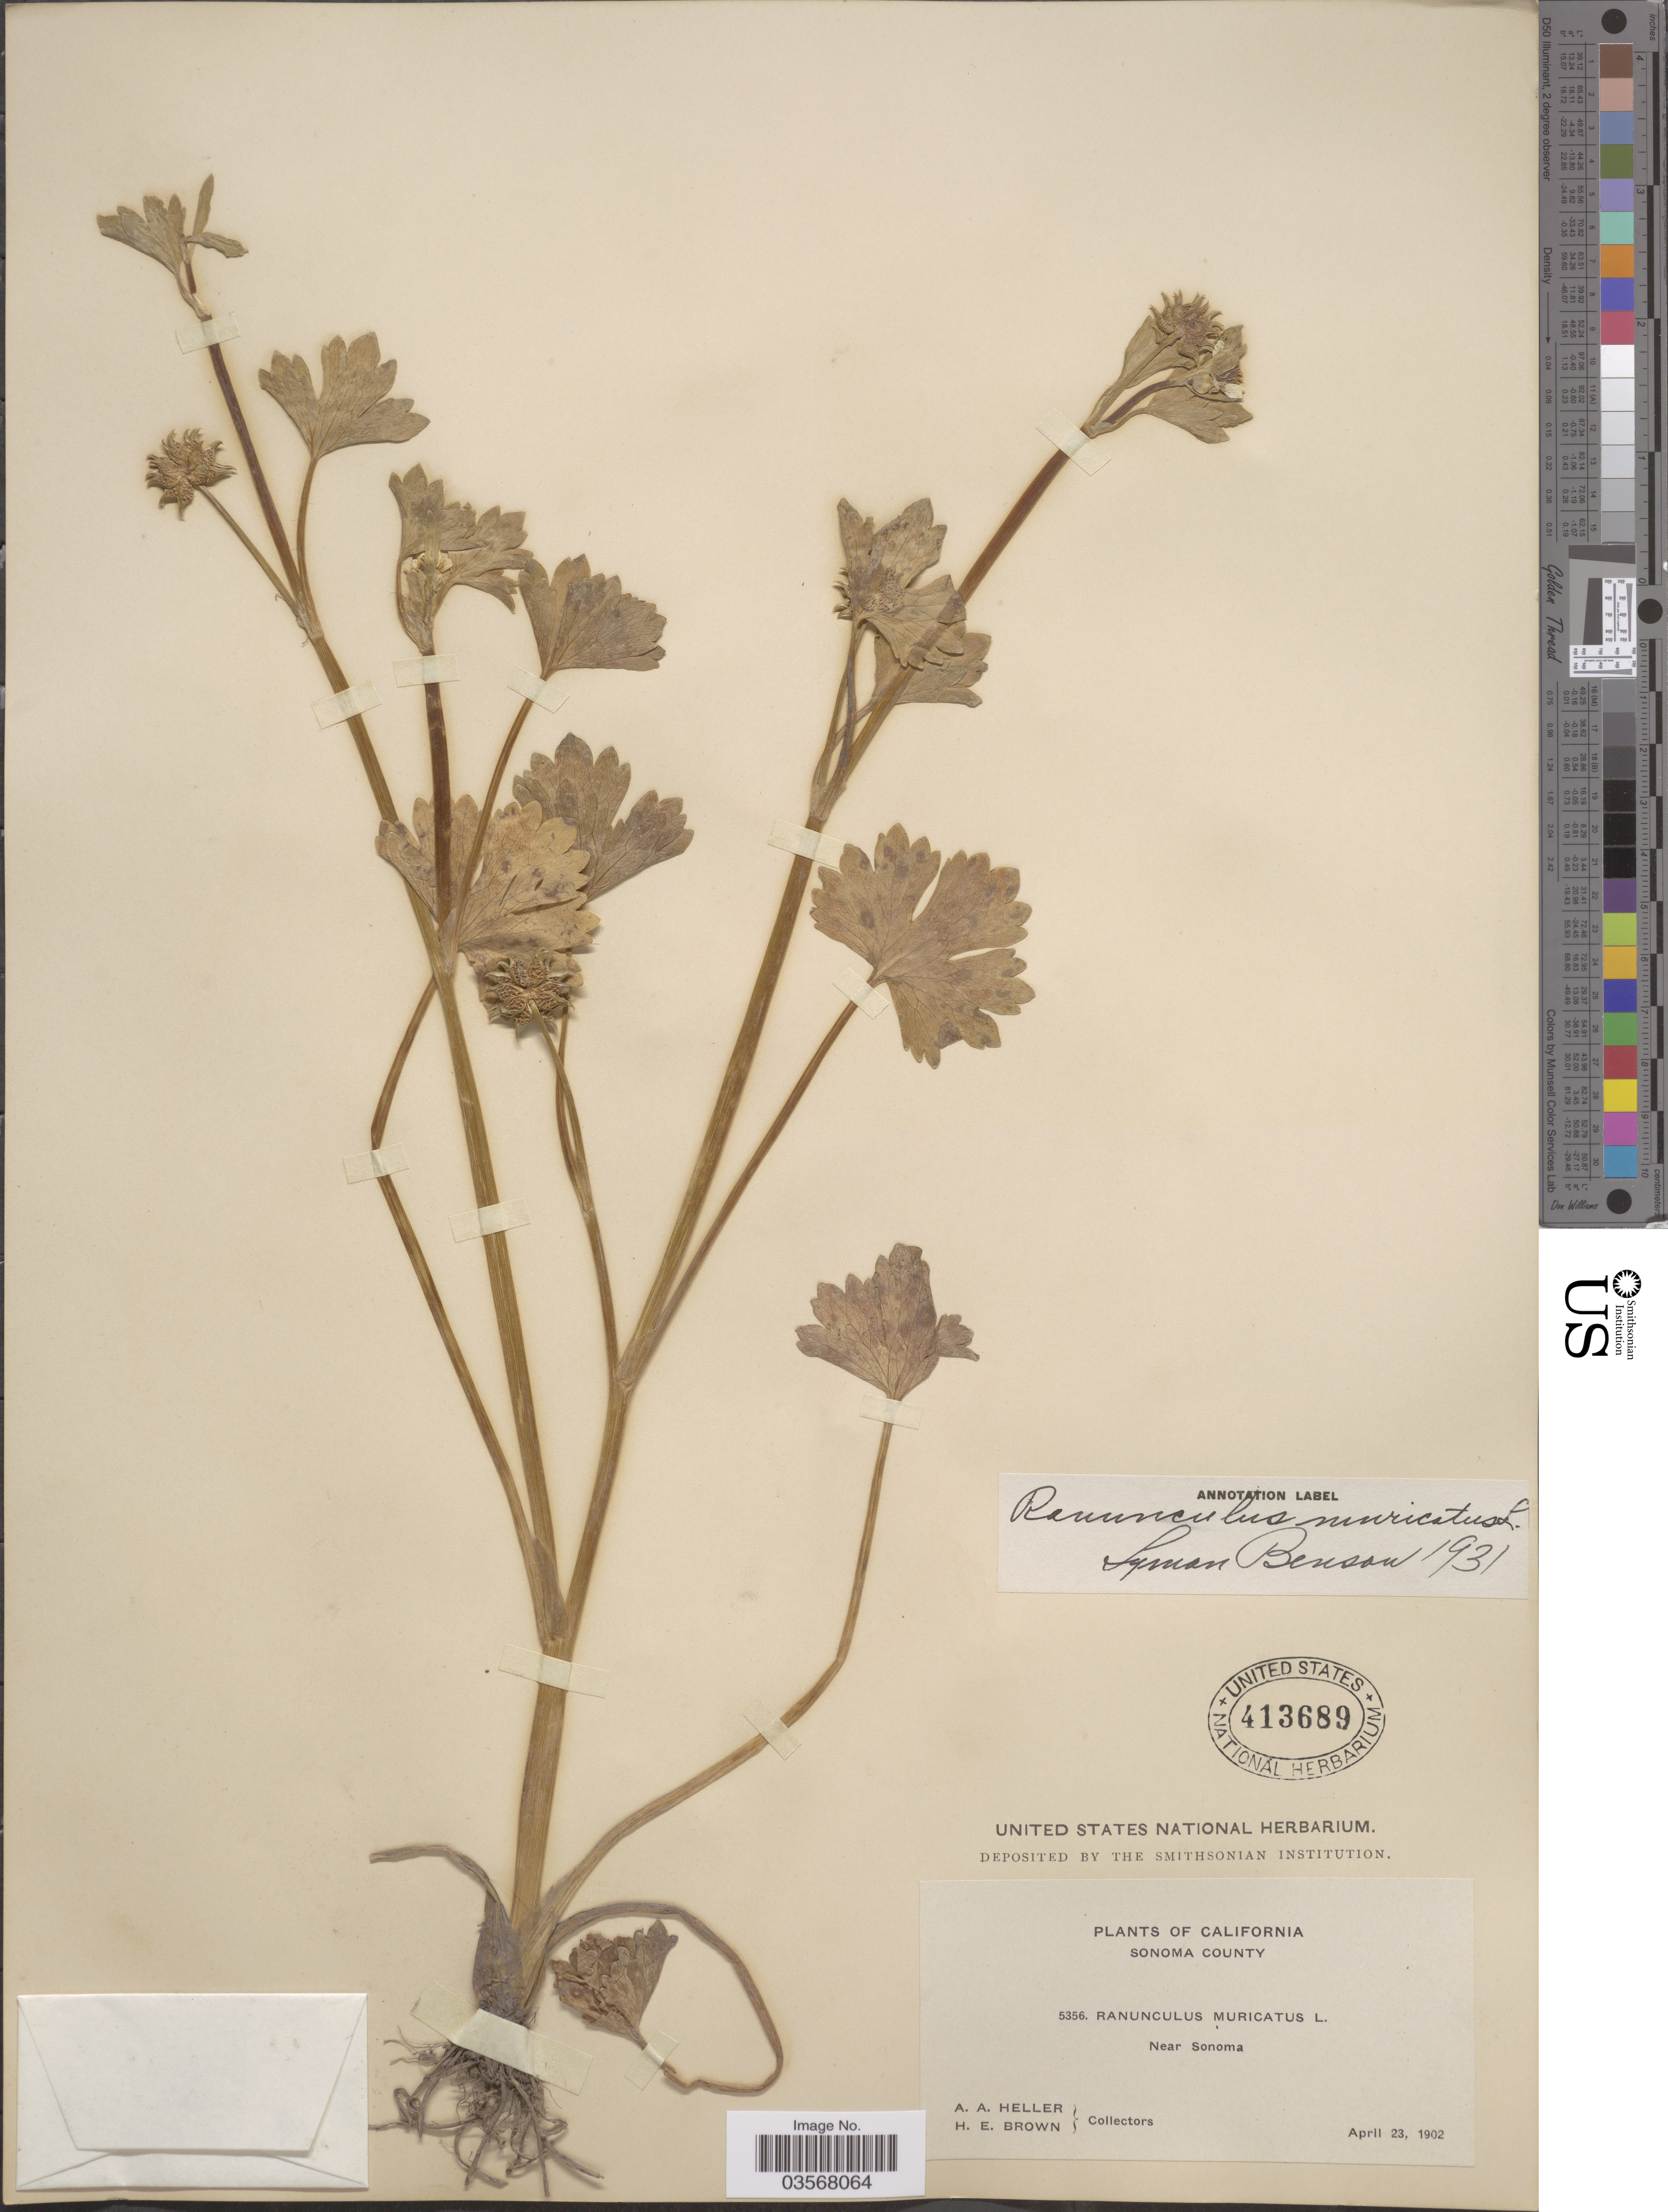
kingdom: Plantae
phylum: Tracheophyta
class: Magnoliopsida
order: Ranunculales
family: Ranunculaceae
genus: Ranunculus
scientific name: Ranunculus muricatus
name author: L.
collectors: A. A. Heller & H. E. Brown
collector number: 5356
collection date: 1902-04-23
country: United States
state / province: California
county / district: Sonoma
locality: Sonoma County. Near Sonoma.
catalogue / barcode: US 413689